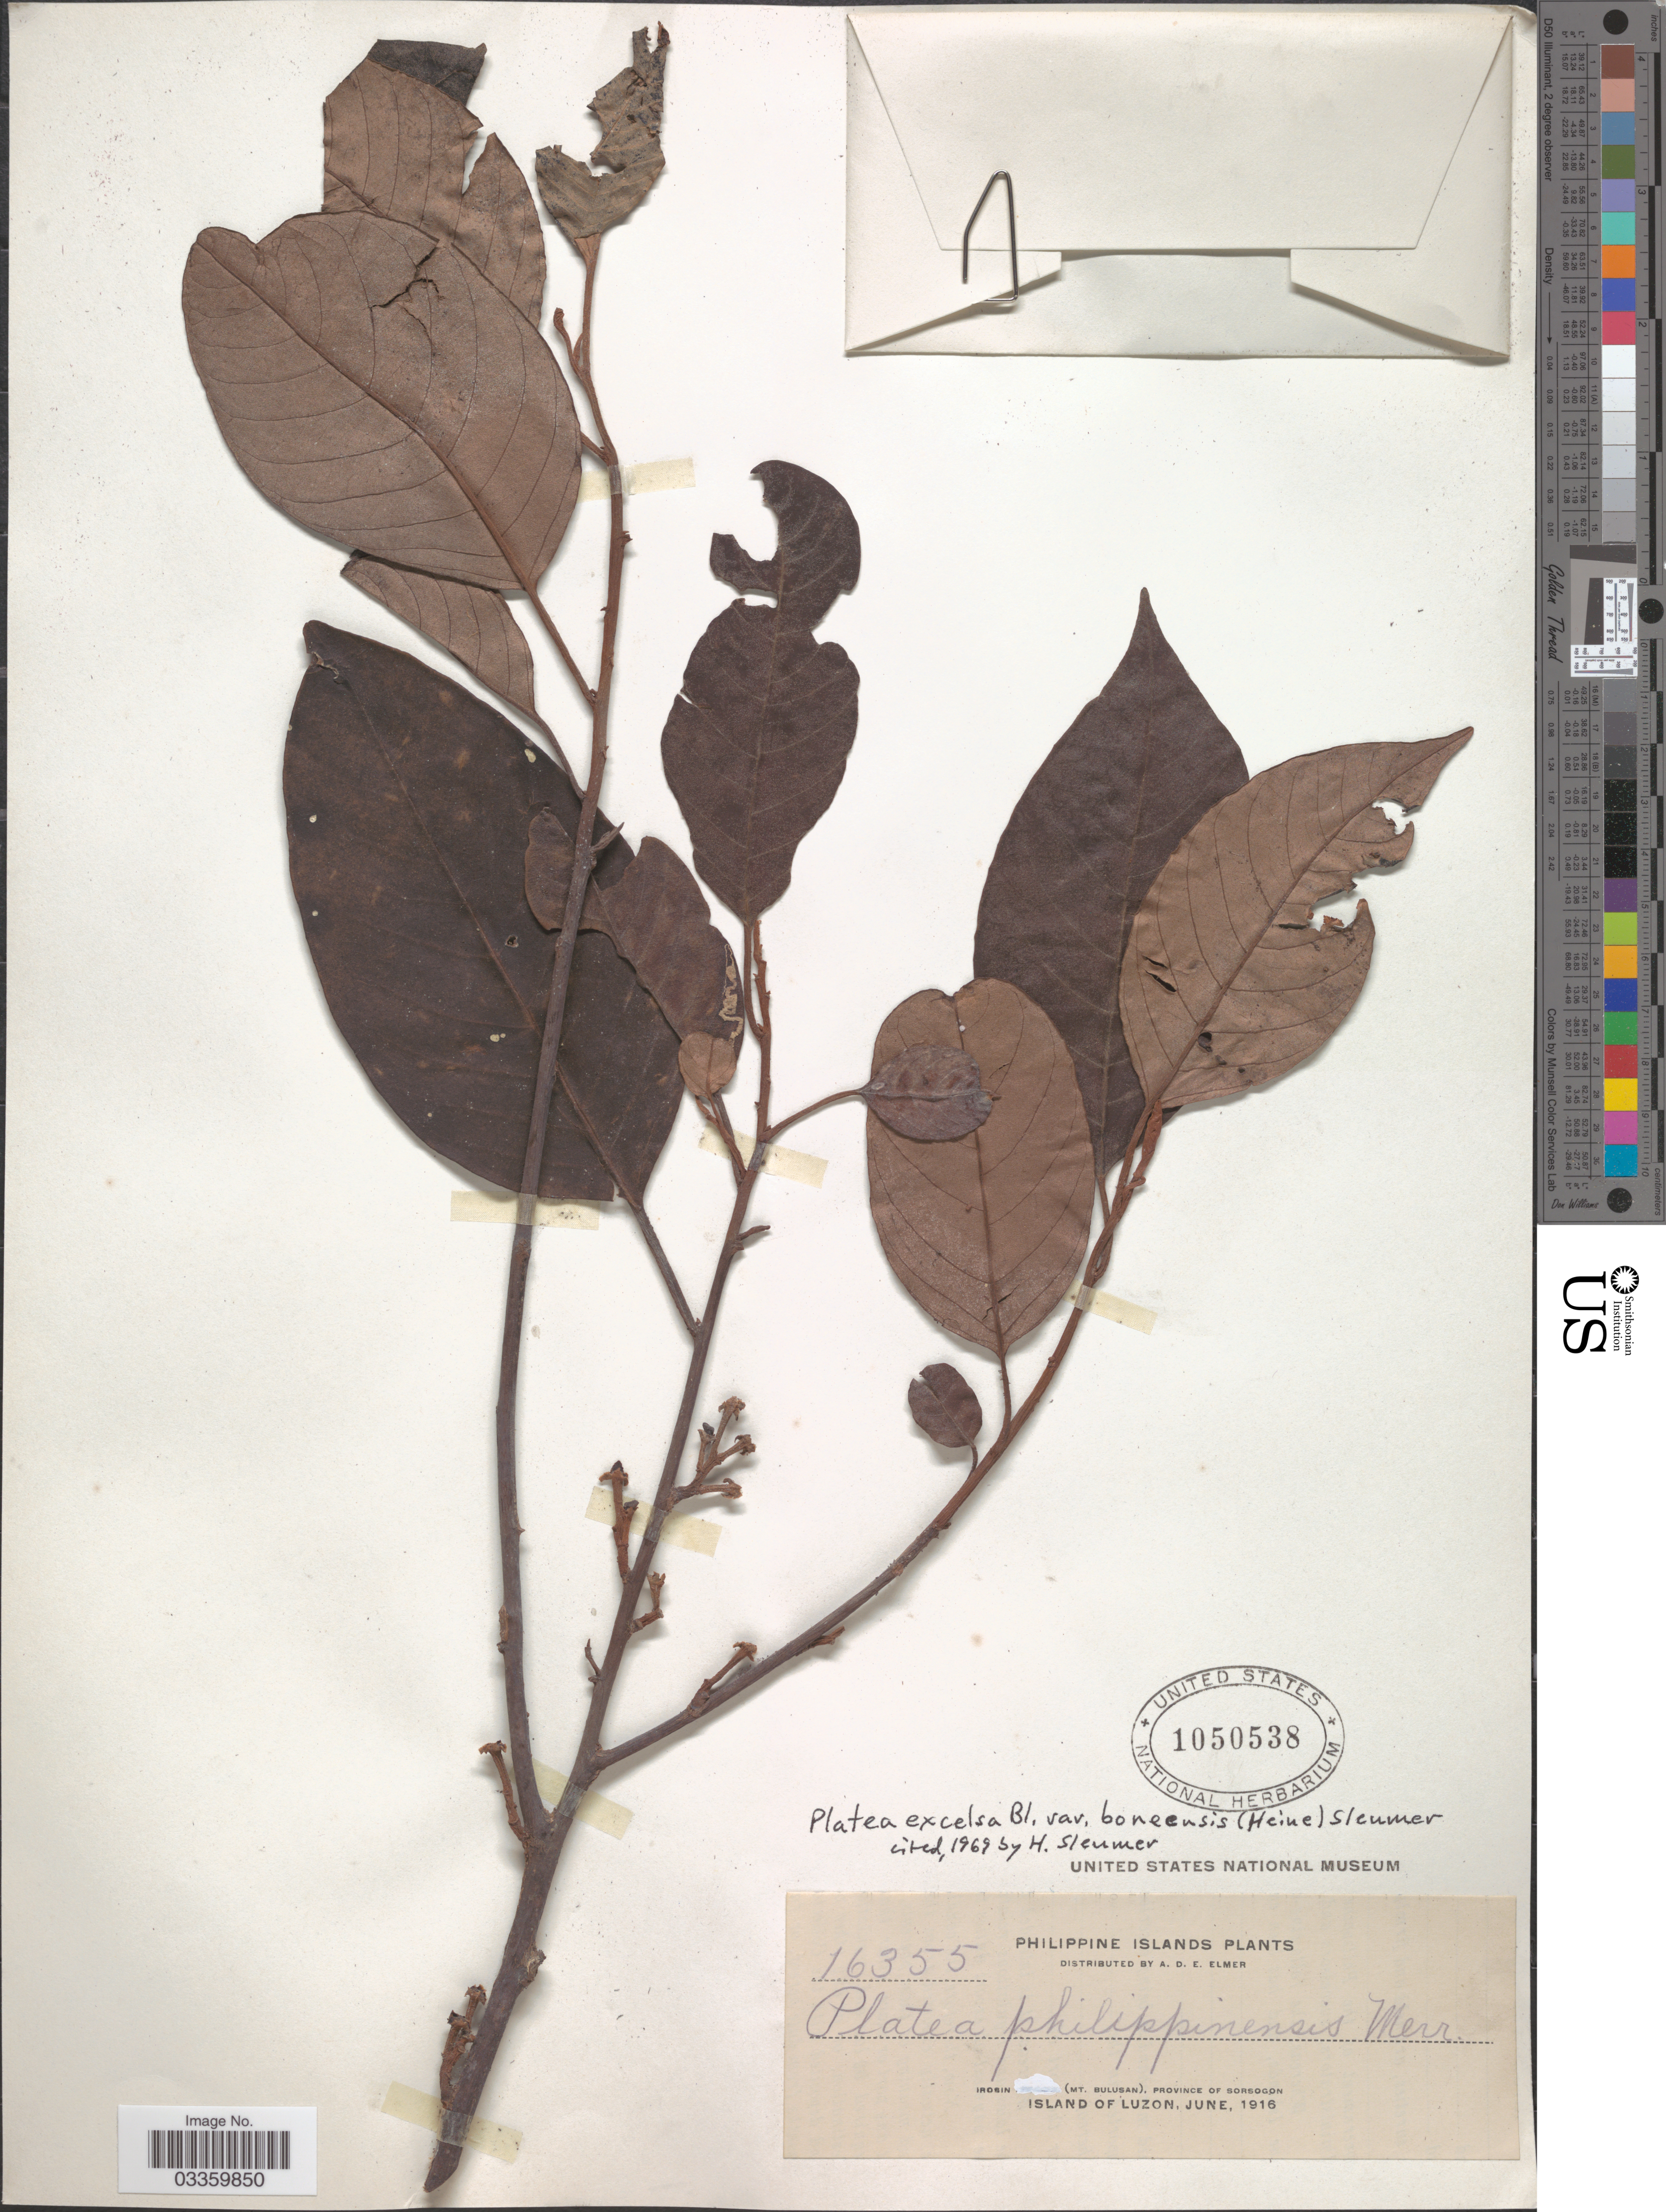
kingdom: Plantae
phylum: Tracheophyta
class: Magnoliopsida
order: Metteniusales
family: Metteniusaceae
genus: Platea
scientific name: Platea excelsa var. borneensia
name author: (Blume) Sleumer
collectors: A. D. E. Elmer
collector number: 16355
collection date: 1916-06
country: Philippines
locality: Philippine Islands. Irosin (Mt. Bulusan), province of Sorsogon. Island of Luzon.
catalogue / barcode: US 1050538